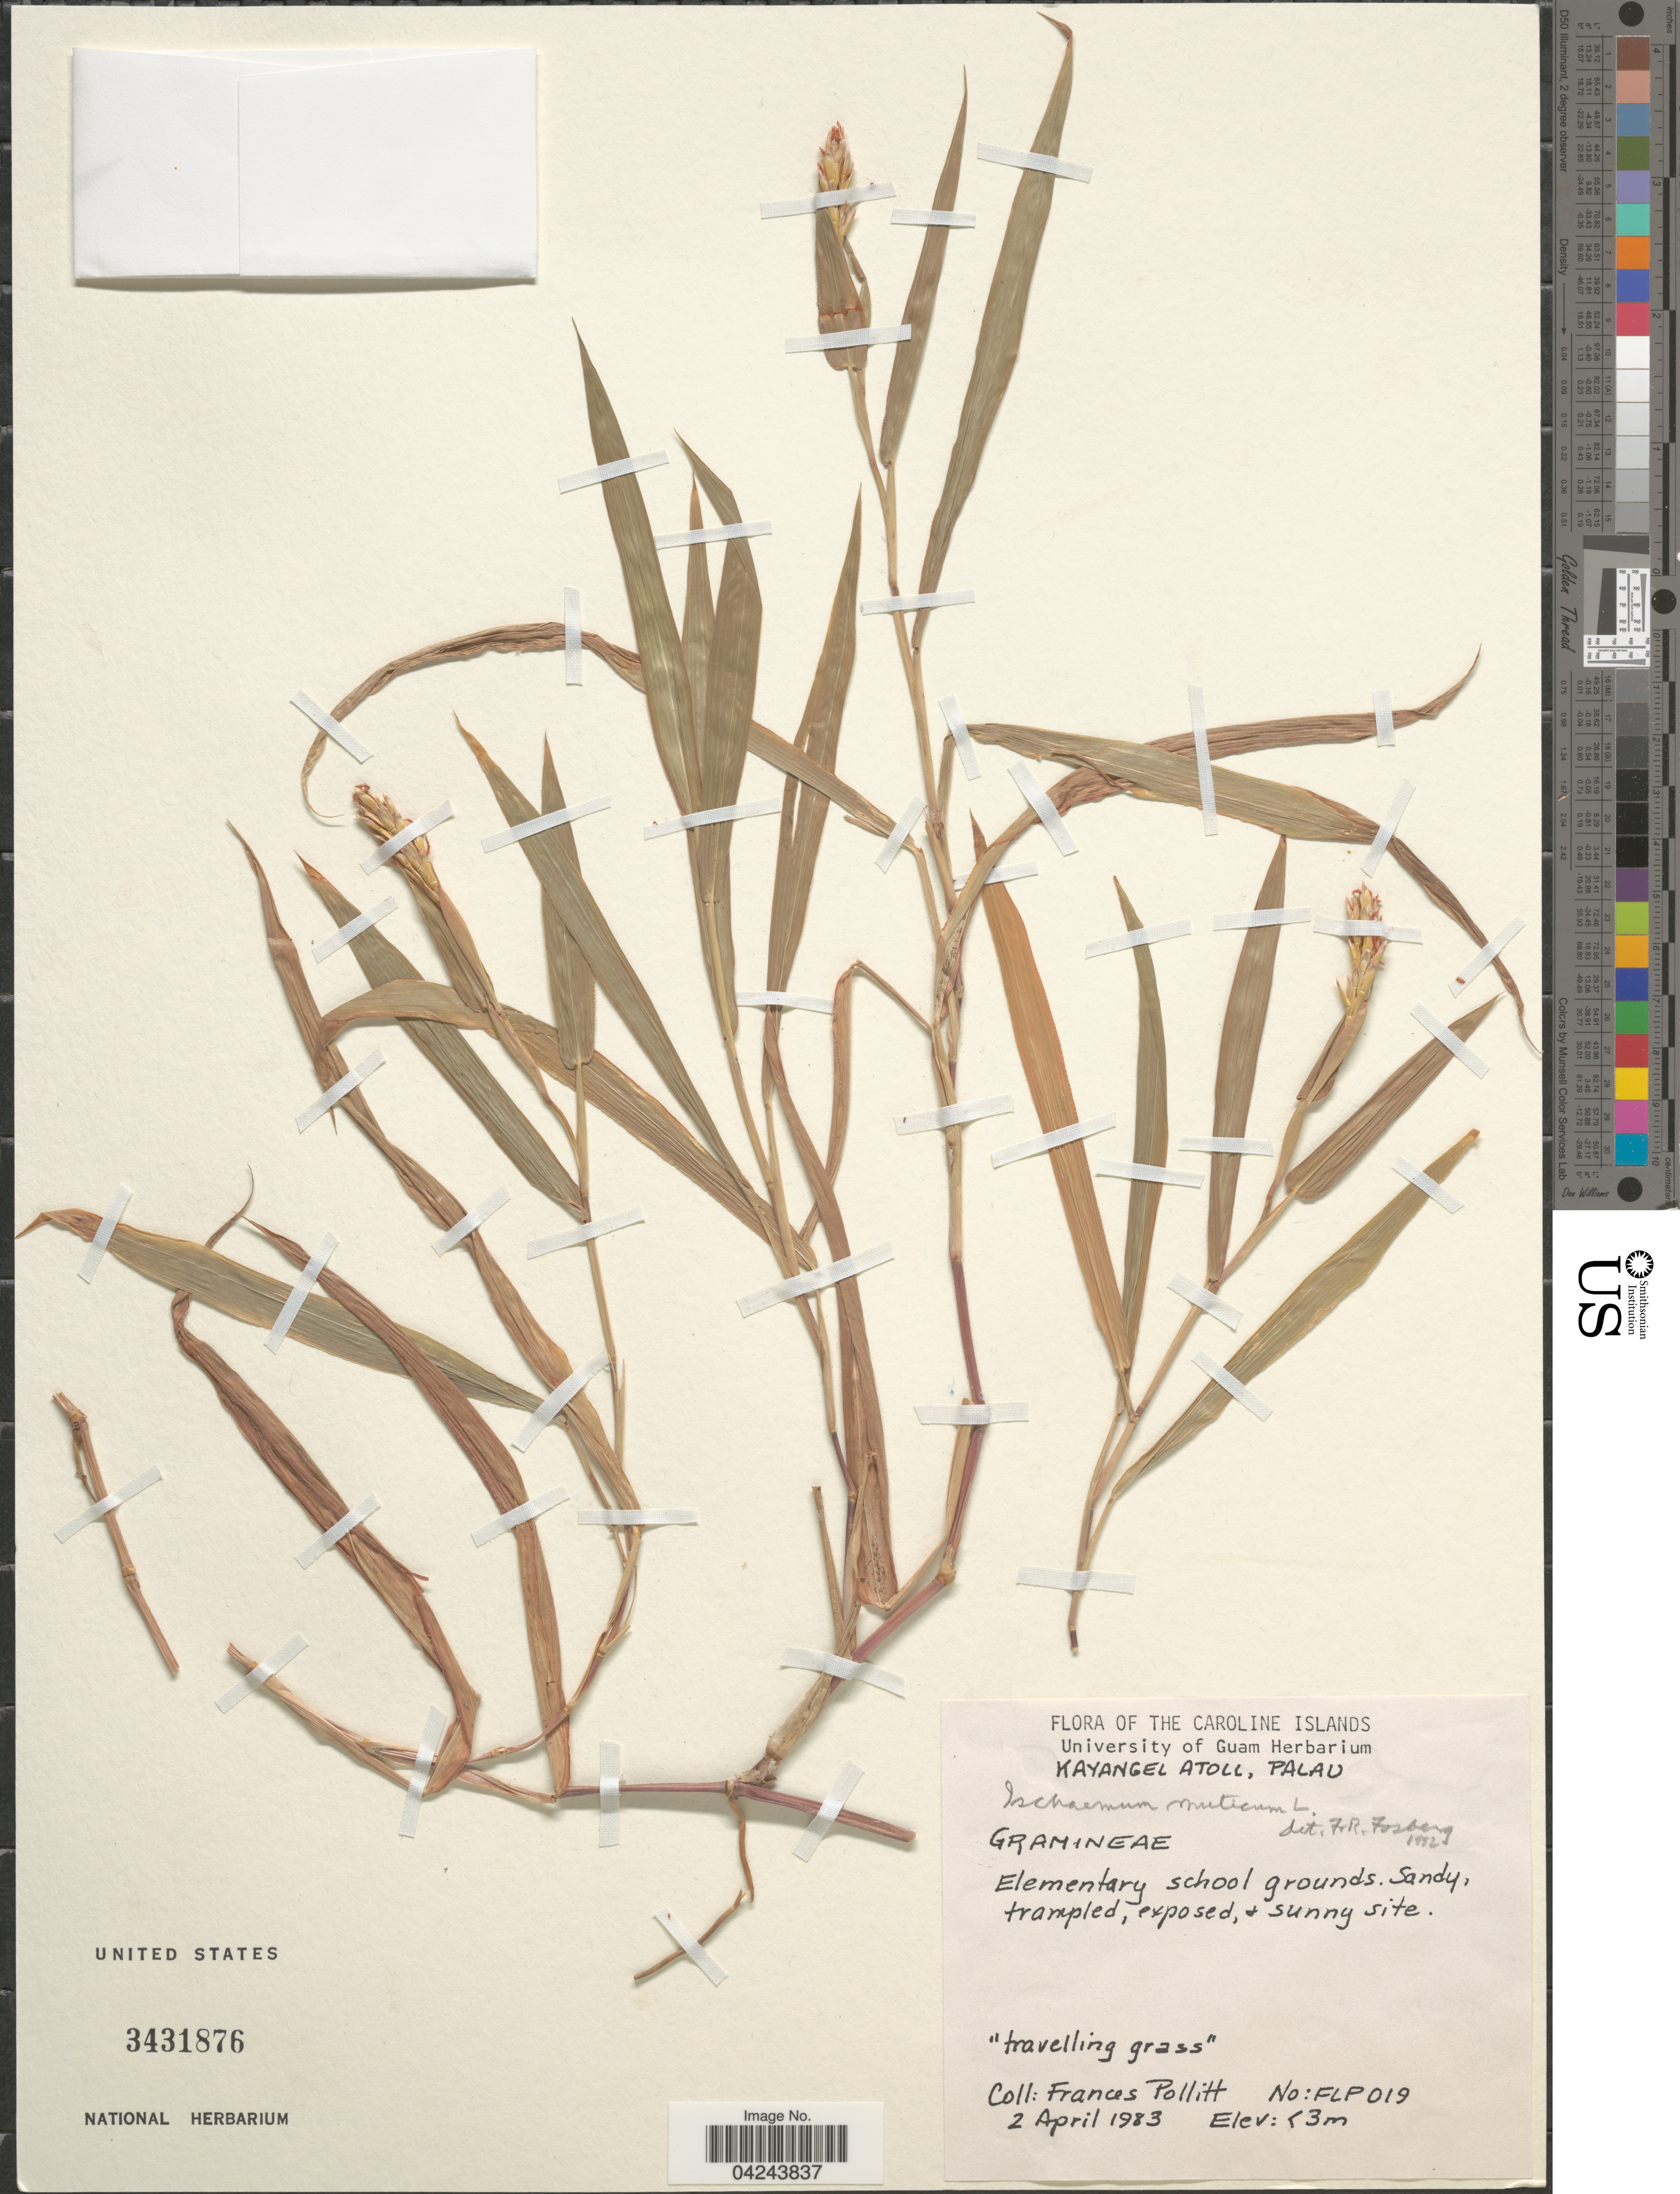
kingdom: Plantae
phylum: Tracheophyta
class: Liliopsida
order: Poales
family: Poaceae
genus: Ischaemum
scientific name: Ischaemum muticum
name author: L.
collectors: F. Pollitt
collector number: FLP019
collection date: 1983-04-02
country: Palau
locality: The Caroline Islands. Kayangel Atoll, Palau.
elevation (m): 3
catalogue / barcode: US 3431876